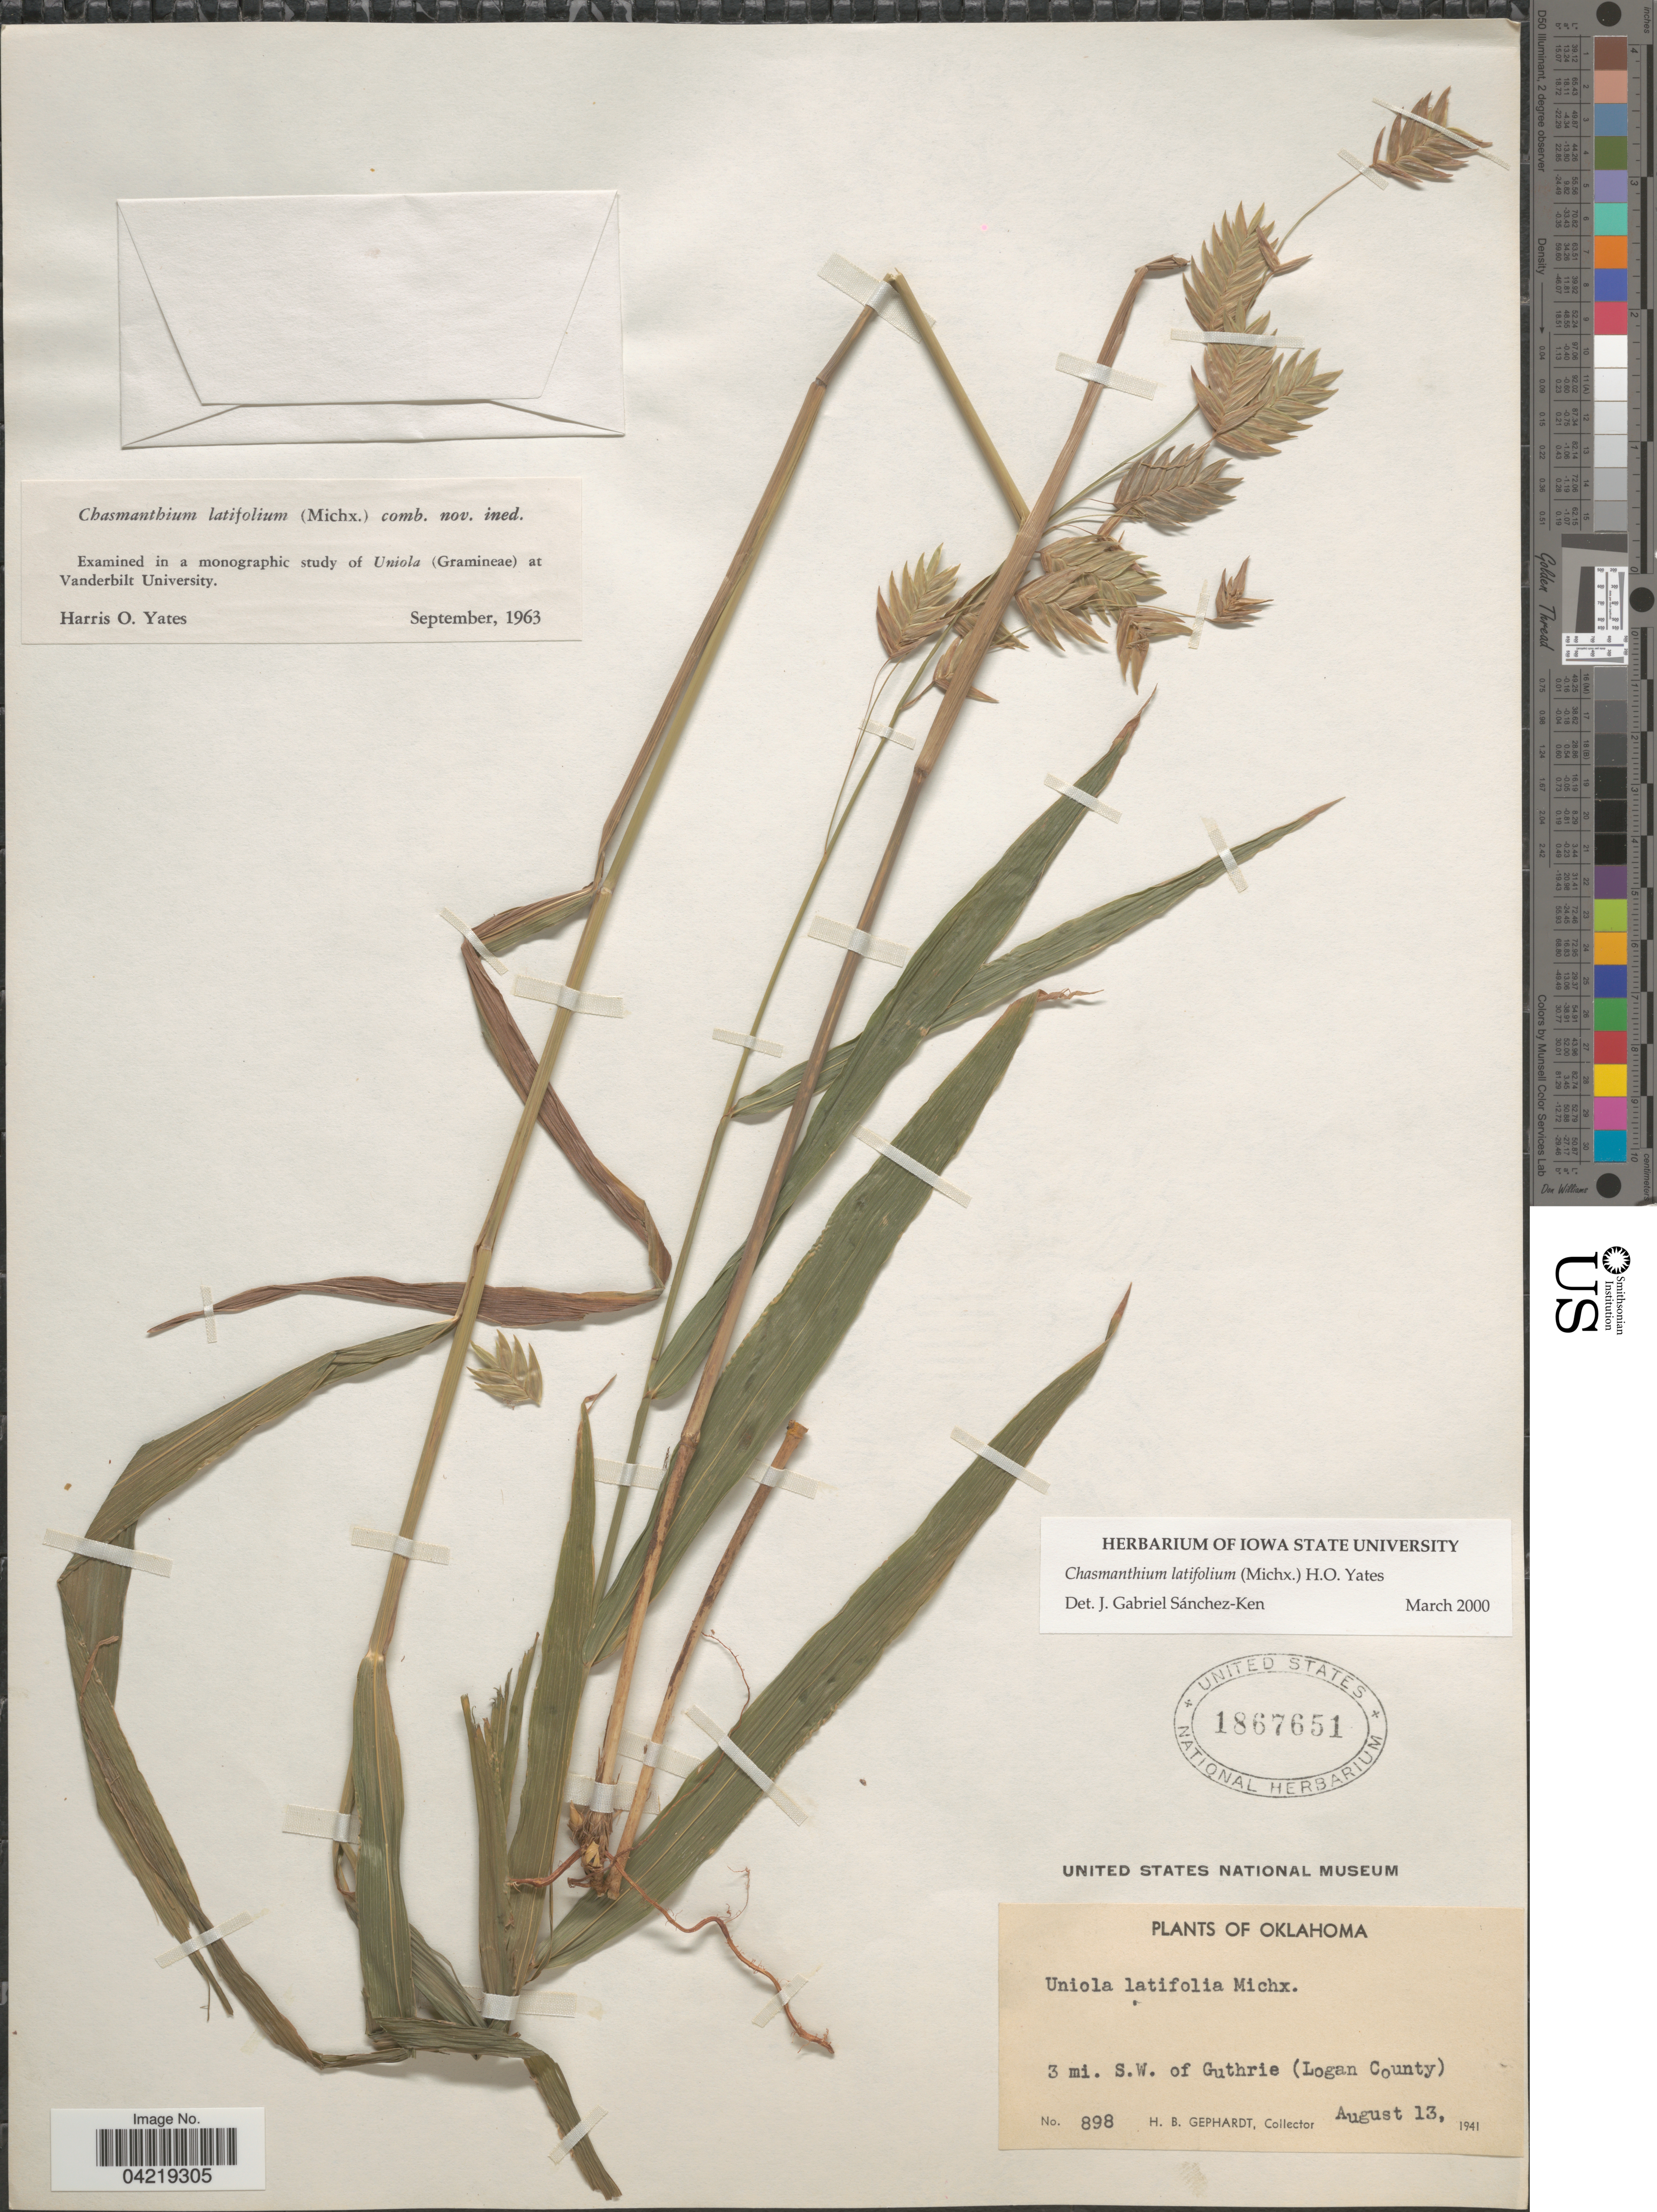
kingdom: Plantae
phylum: Tracheophyta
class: Liliopsida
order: Poales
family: Poaceae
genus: Chasmanthium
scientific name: Chasmanthium latifolium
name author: (Michx.) H.O. Yates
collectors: H. Gephardt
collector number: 898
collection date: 1941-08-13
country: United States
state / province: Oklahoma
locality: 3 mi. S.W. of Guthrie (Logan County).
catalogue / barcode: US 1867651